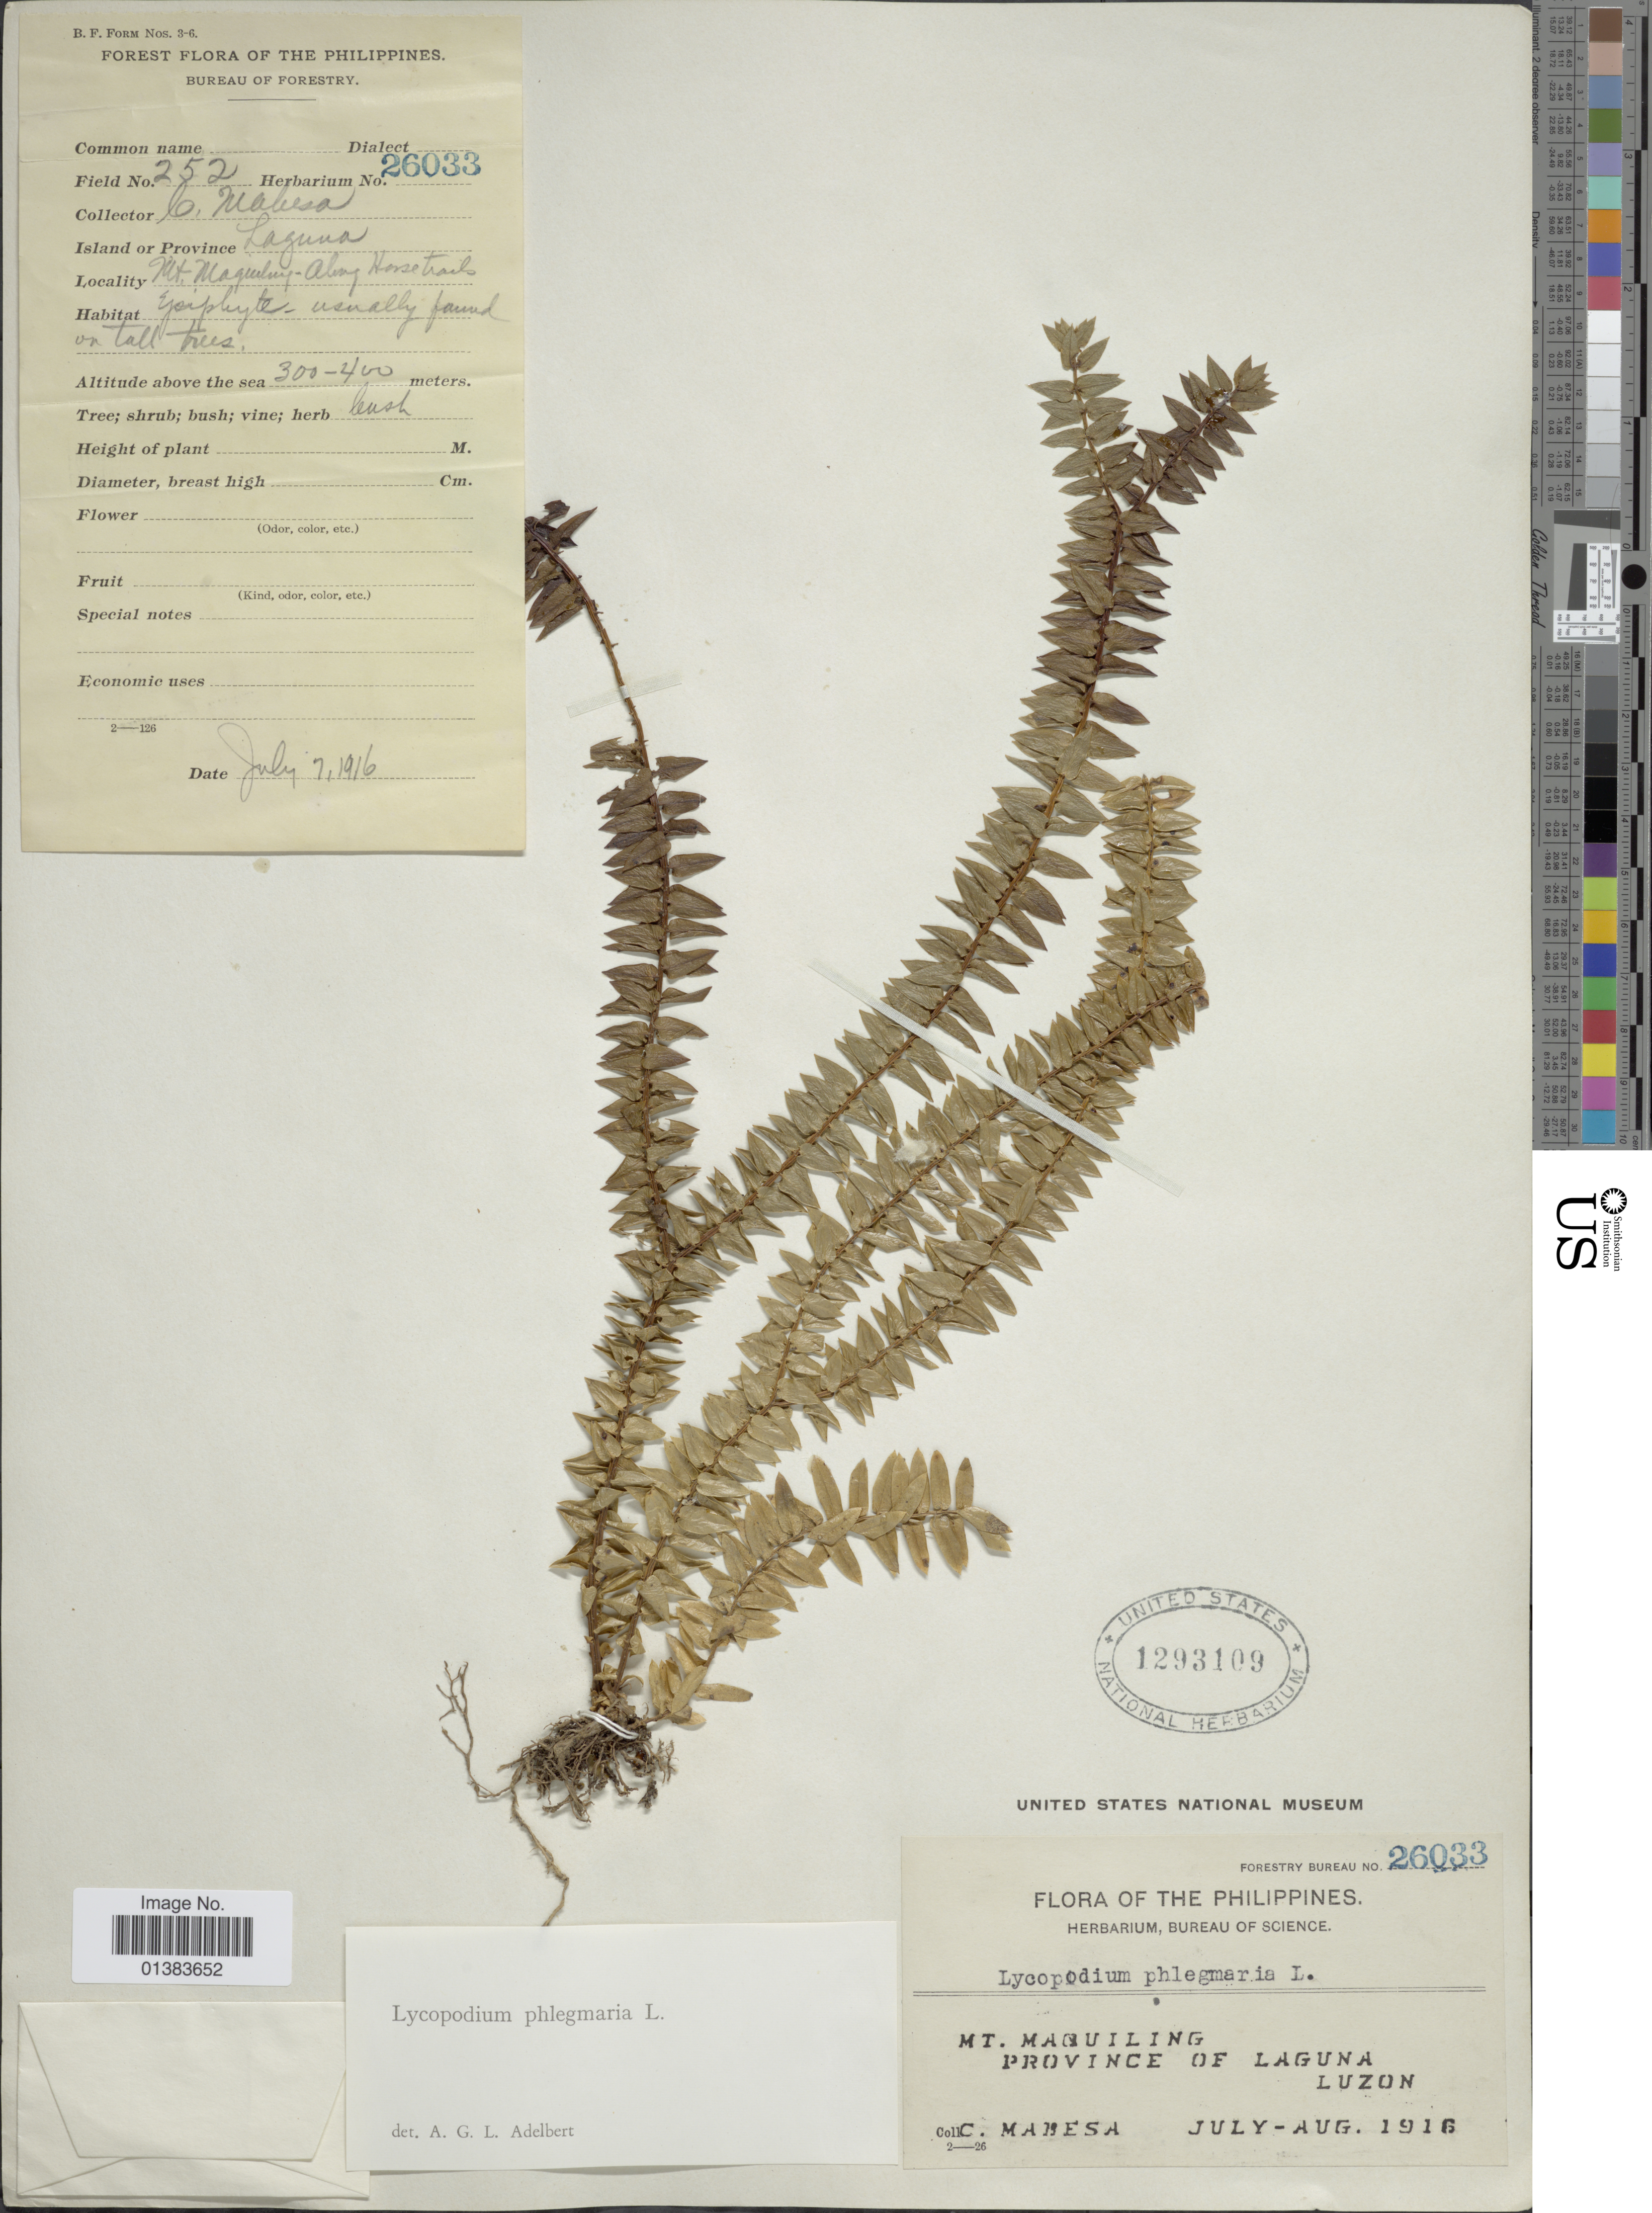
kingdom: Plantae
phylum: Tracheophyta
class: Lycopodiopsida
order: Lycopodiales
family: Lycopodiaceae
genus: Phlegmariurus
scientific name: Phlegmariurus kesselringii (Herter) comb. ined.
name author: (Herter)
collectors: C. Mabesa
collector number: Forestry Bureau 26033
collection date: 1916-07/1916-08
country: Philippines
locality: Mt. Maquiling, Province of Laguna, Luzon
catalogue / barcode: US 1293109